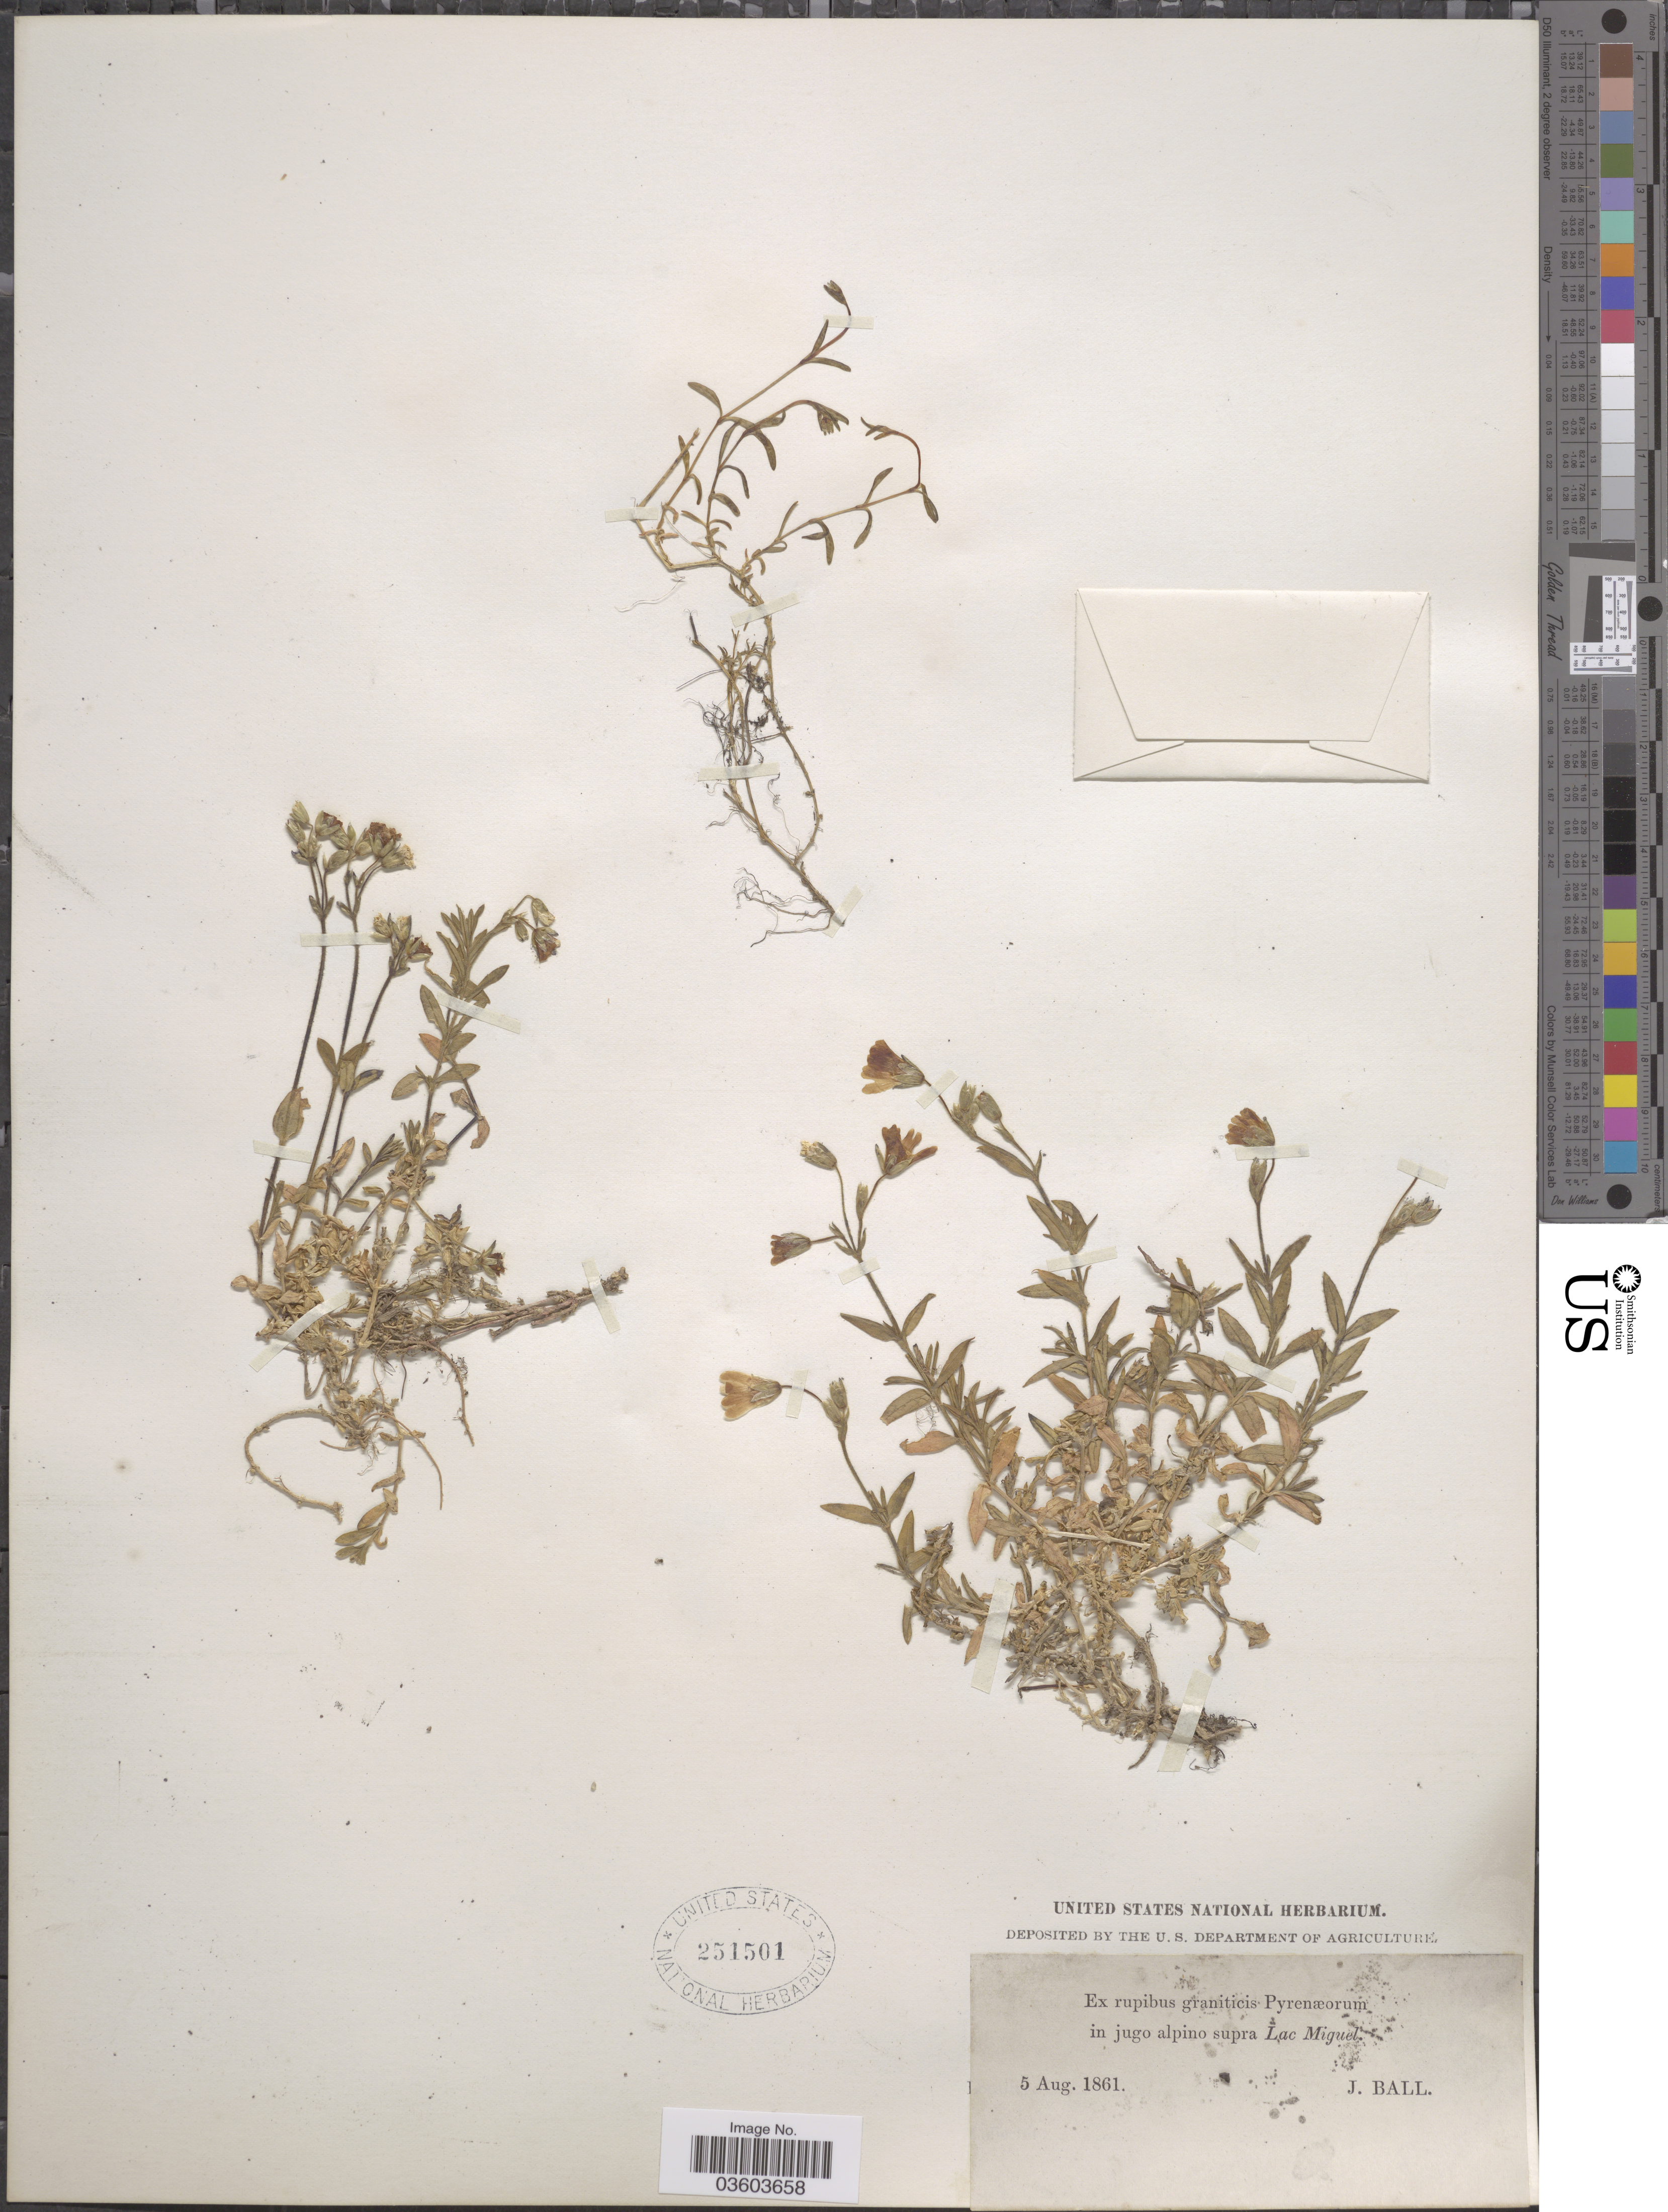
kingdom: Plantae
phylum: Tracheophyta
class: Magnoliopsida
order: Caryophyllales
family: Caryophyllaceae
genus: Cerastium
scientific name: Cerastium sp.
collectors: J. Ball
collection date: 1861-08-05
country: Spain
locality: Ex rupibus graniticis Pyrenæorum in jugo alpino supra Lac Miguel.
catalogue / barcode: US 251501